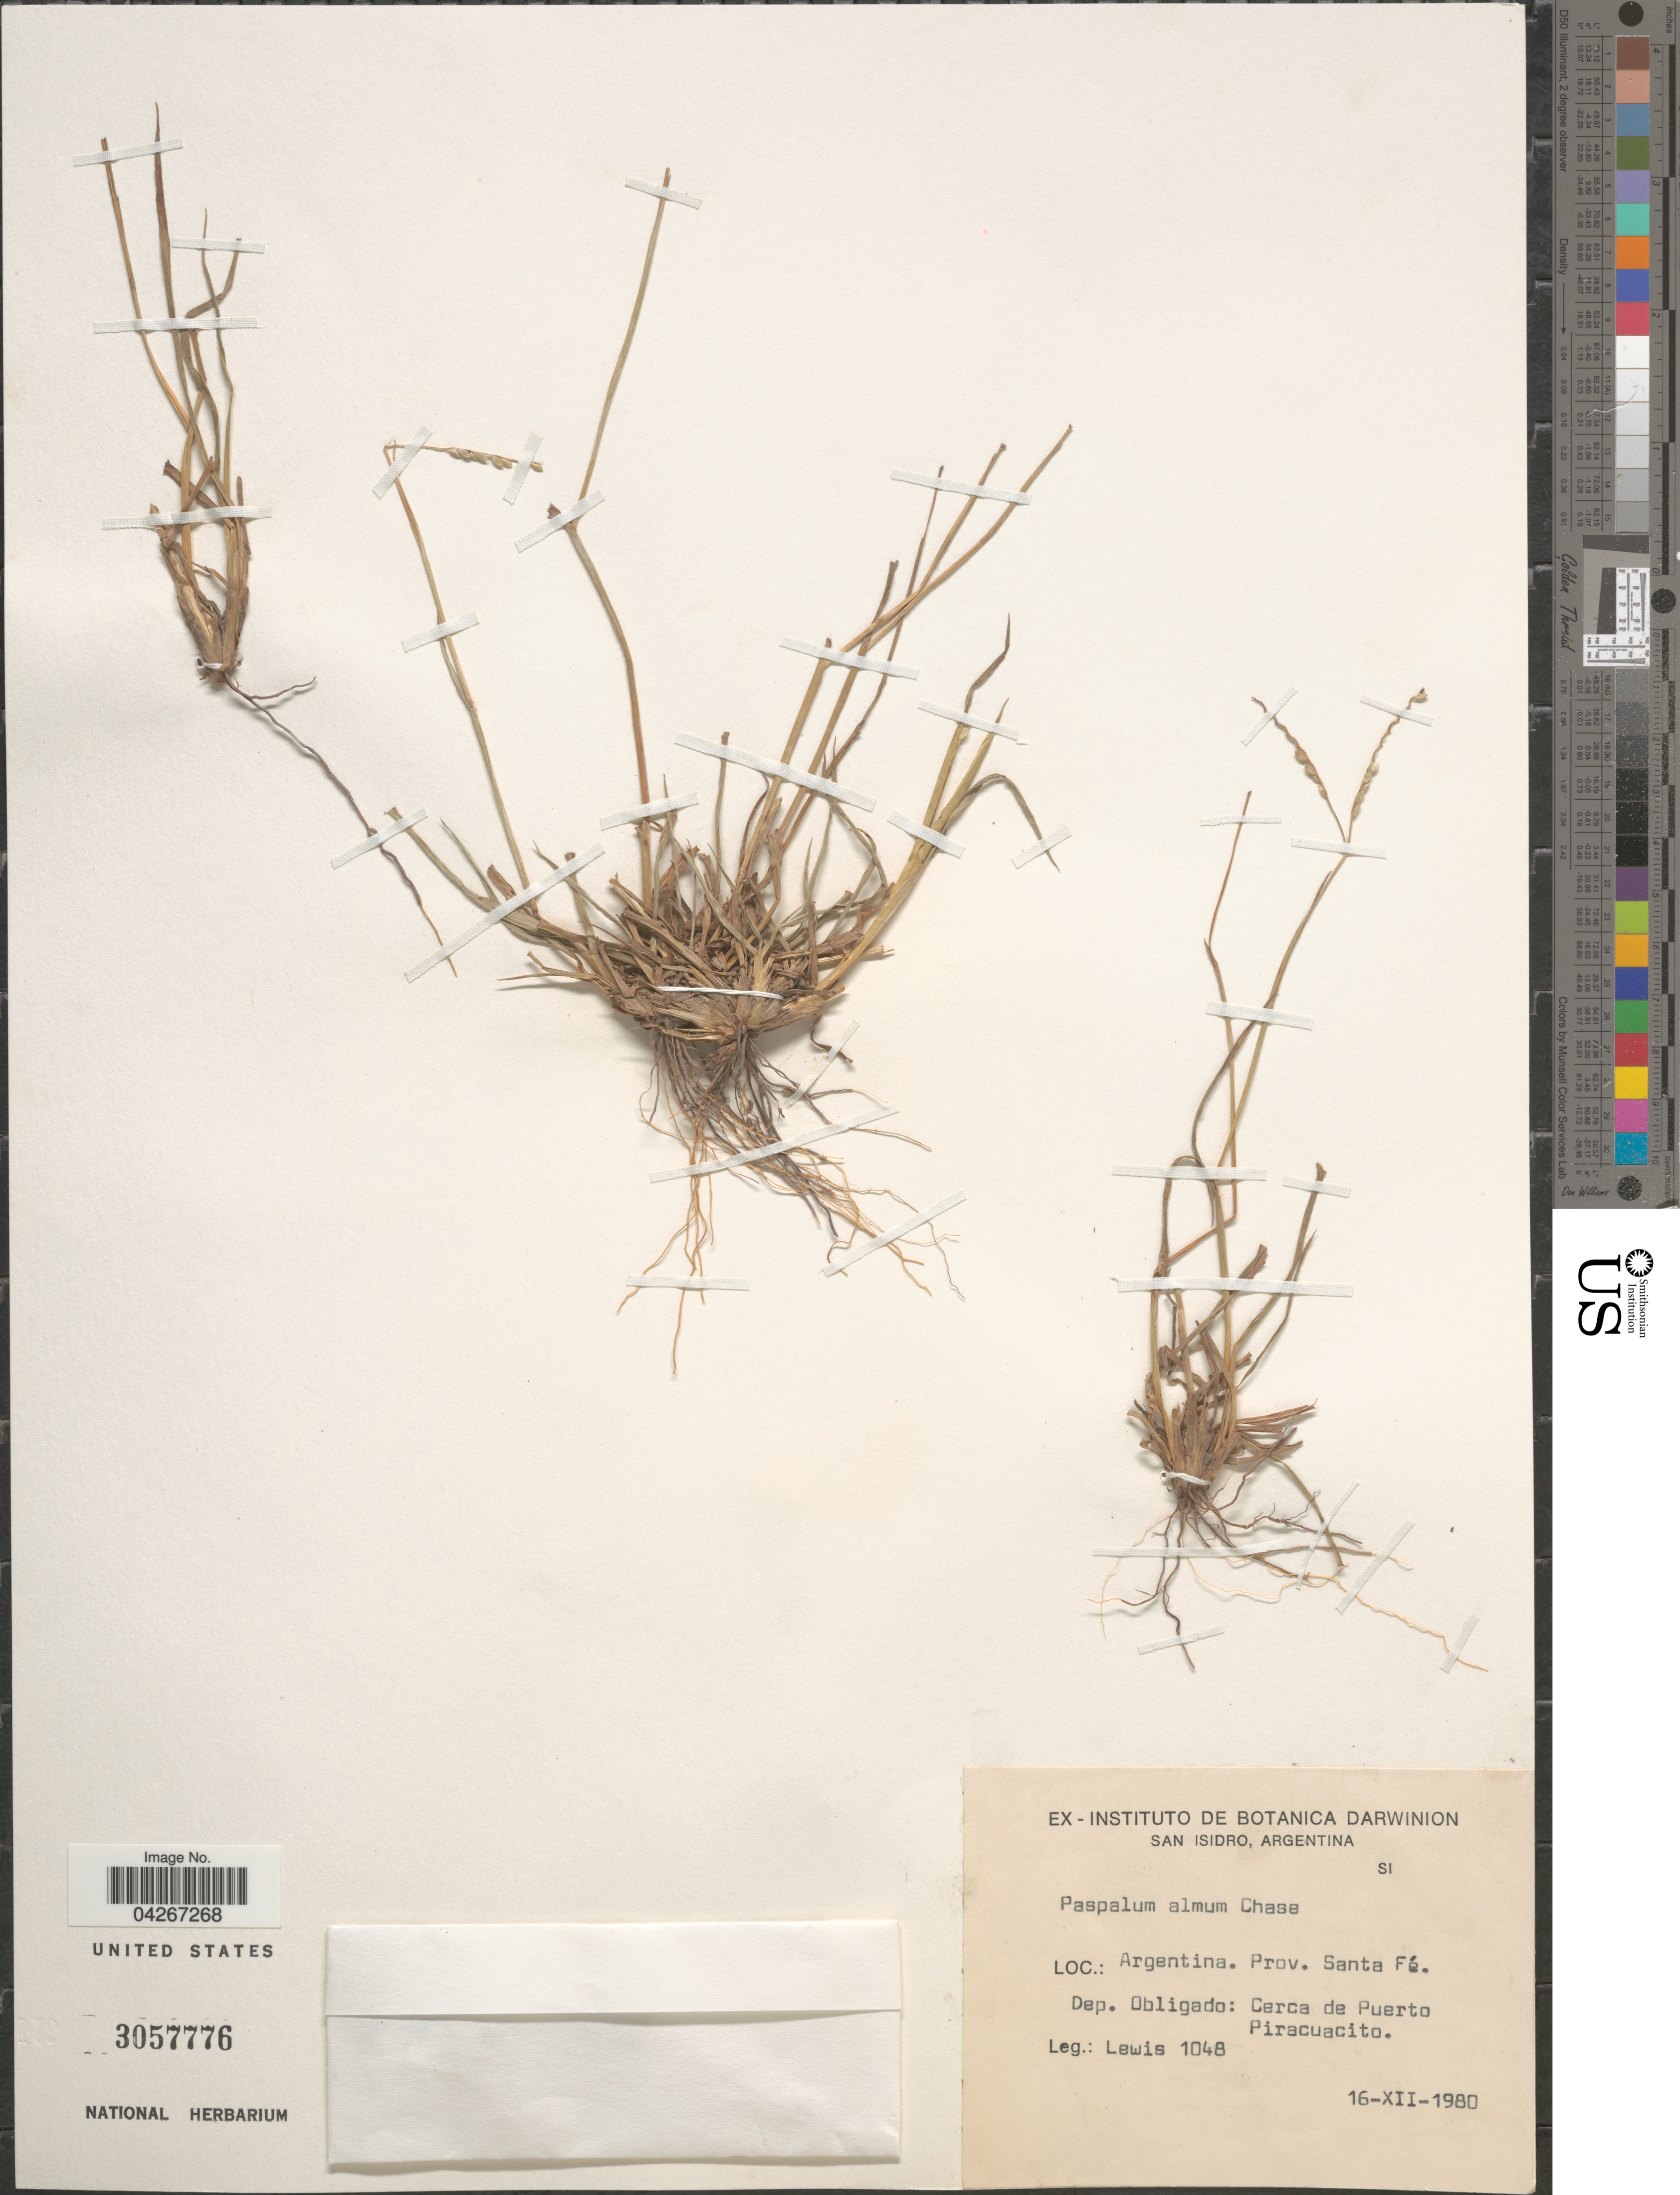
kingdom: Plantae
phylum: Tracheophyta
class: Liliopsida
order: Poales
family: Poaceae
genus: Paspalum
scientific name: Paspalum almum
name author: Chase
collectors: -- Lewis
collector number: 1048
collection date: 1980-12-16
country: Argentina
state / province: Santa Fe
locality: Dep. Obligado: Cerca de Puerto Piracuacito.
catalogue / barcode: US 3057776